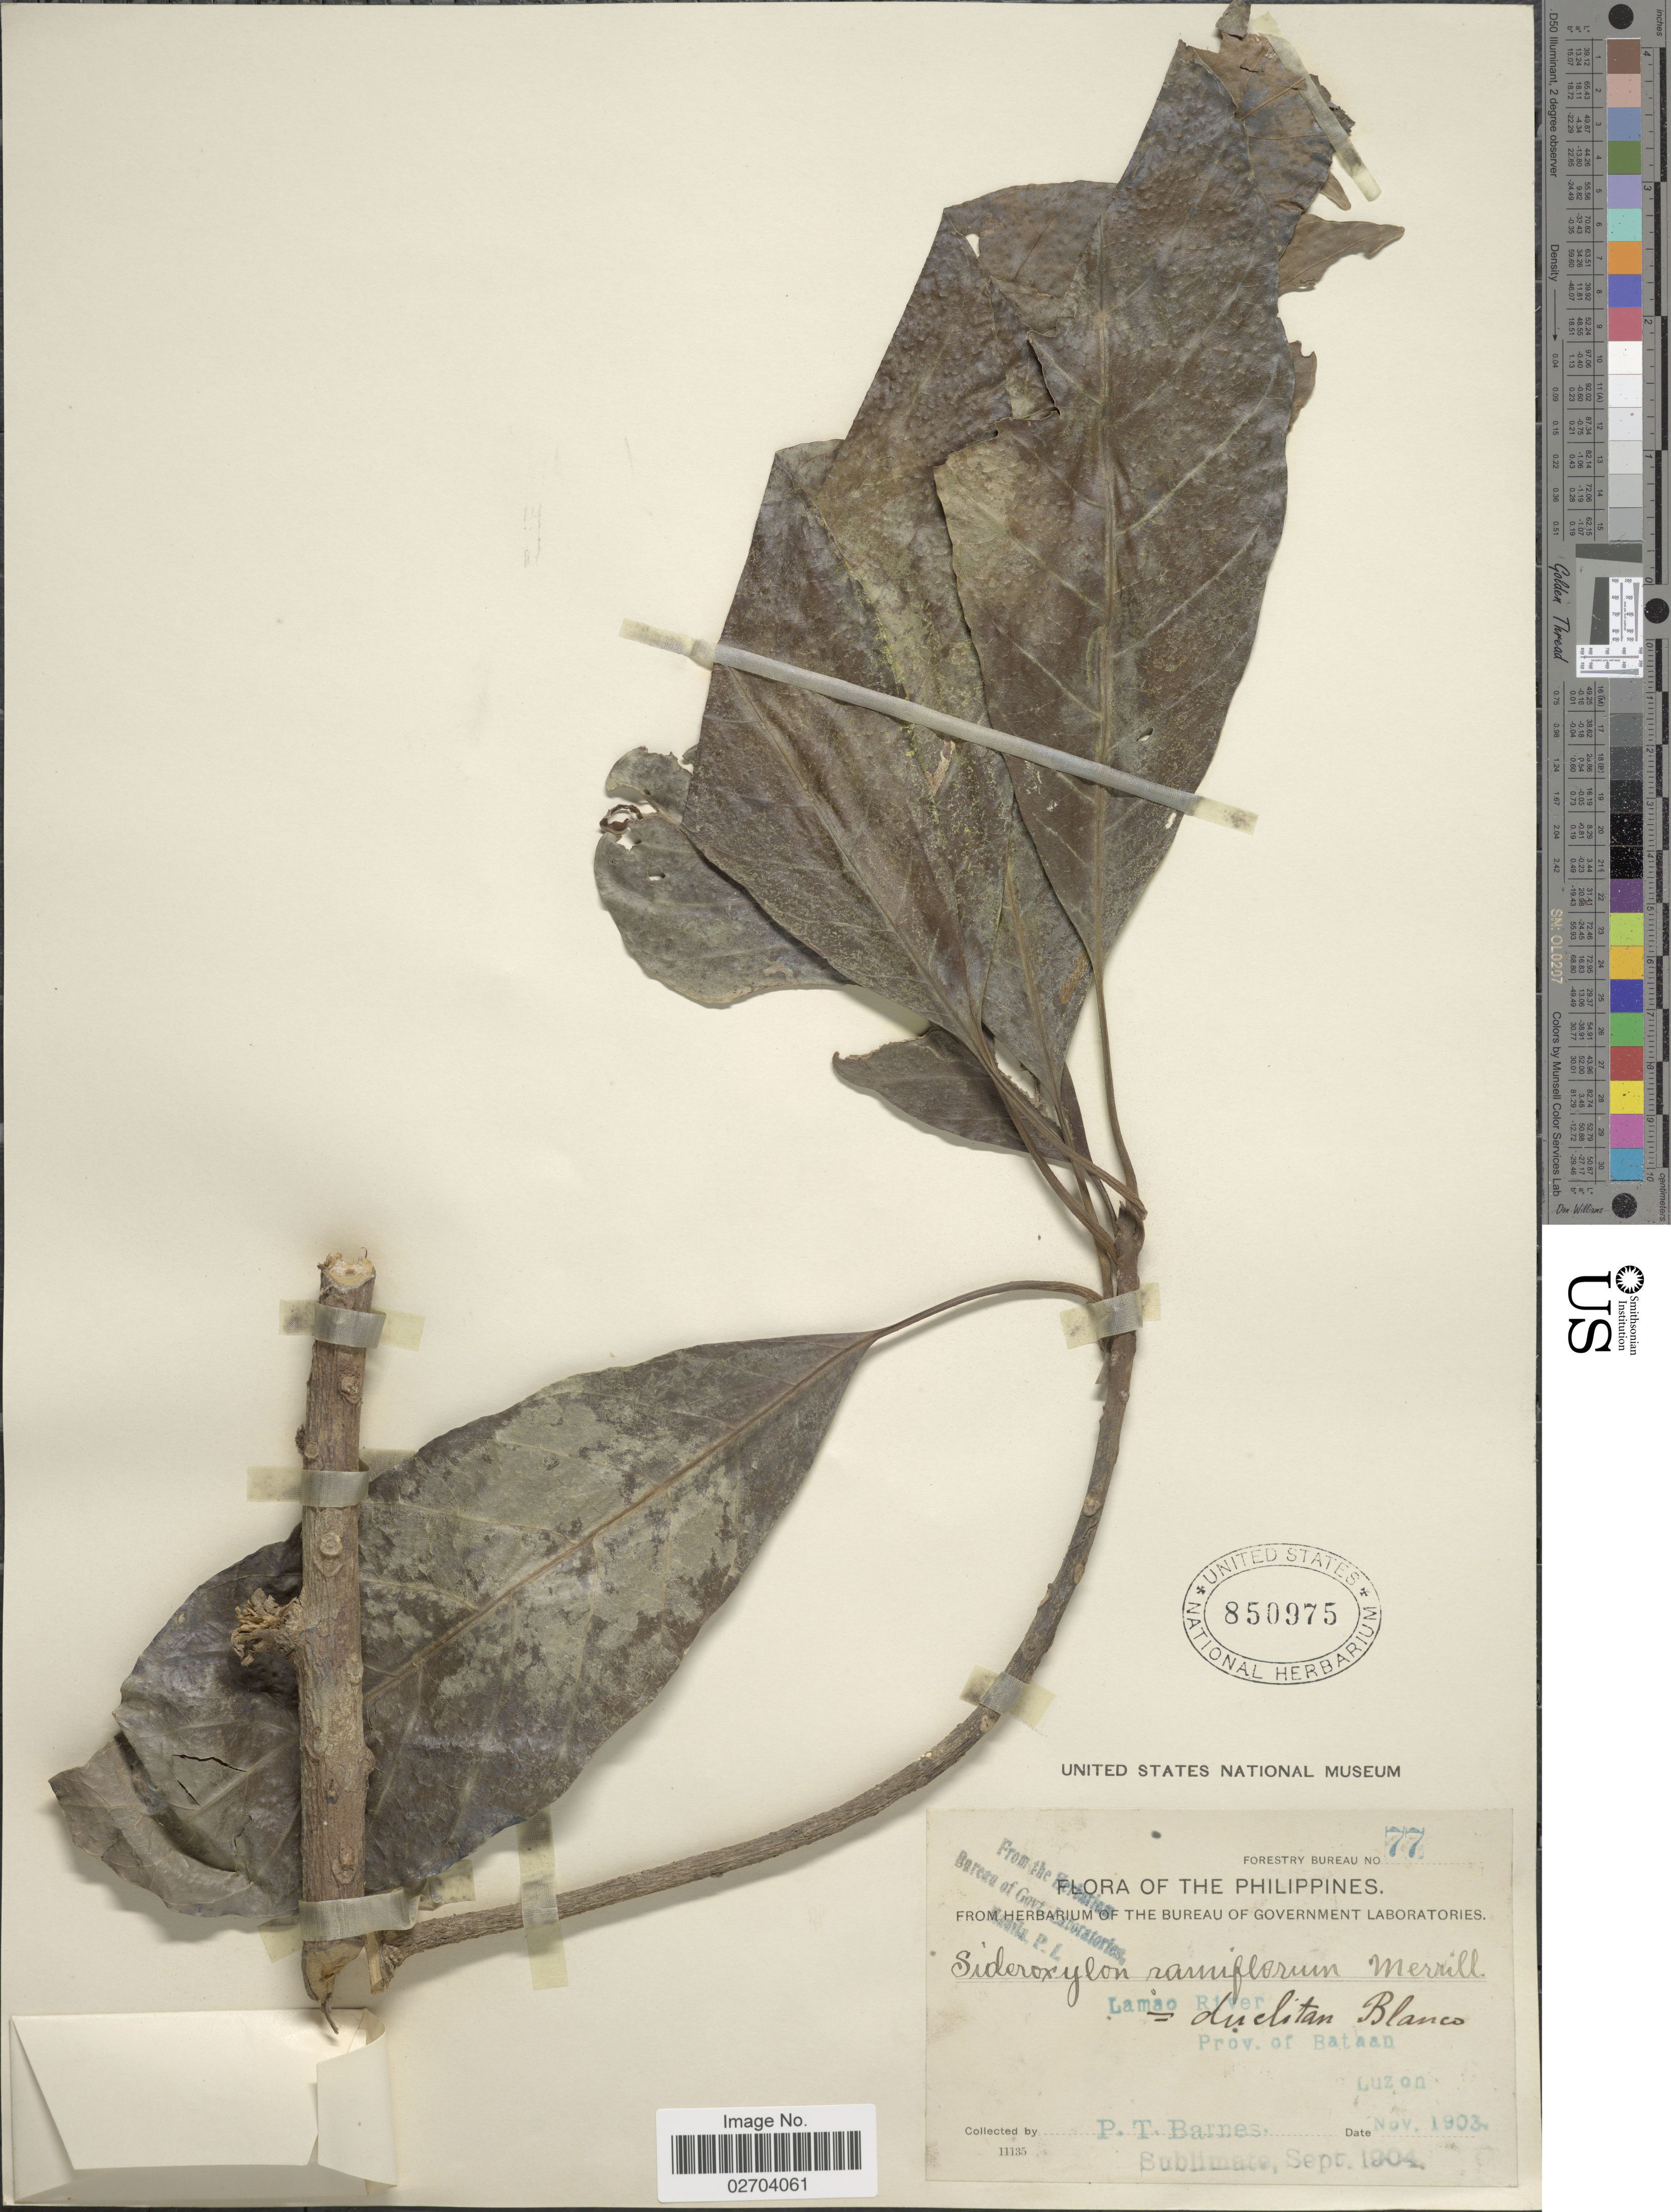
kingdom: Plantae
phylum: Tracheophyta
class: Magnoliopsida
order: Ericales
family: Sapotaceae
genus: Sideroxylon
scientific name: Sideroxylon duclitan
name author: Blanco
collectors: P. Barnes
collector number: Forestry Bureau 77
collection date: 1903-11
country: Philippines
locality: Lamao River, Prov. of Bataan. Luzon.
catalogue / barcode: US 850975